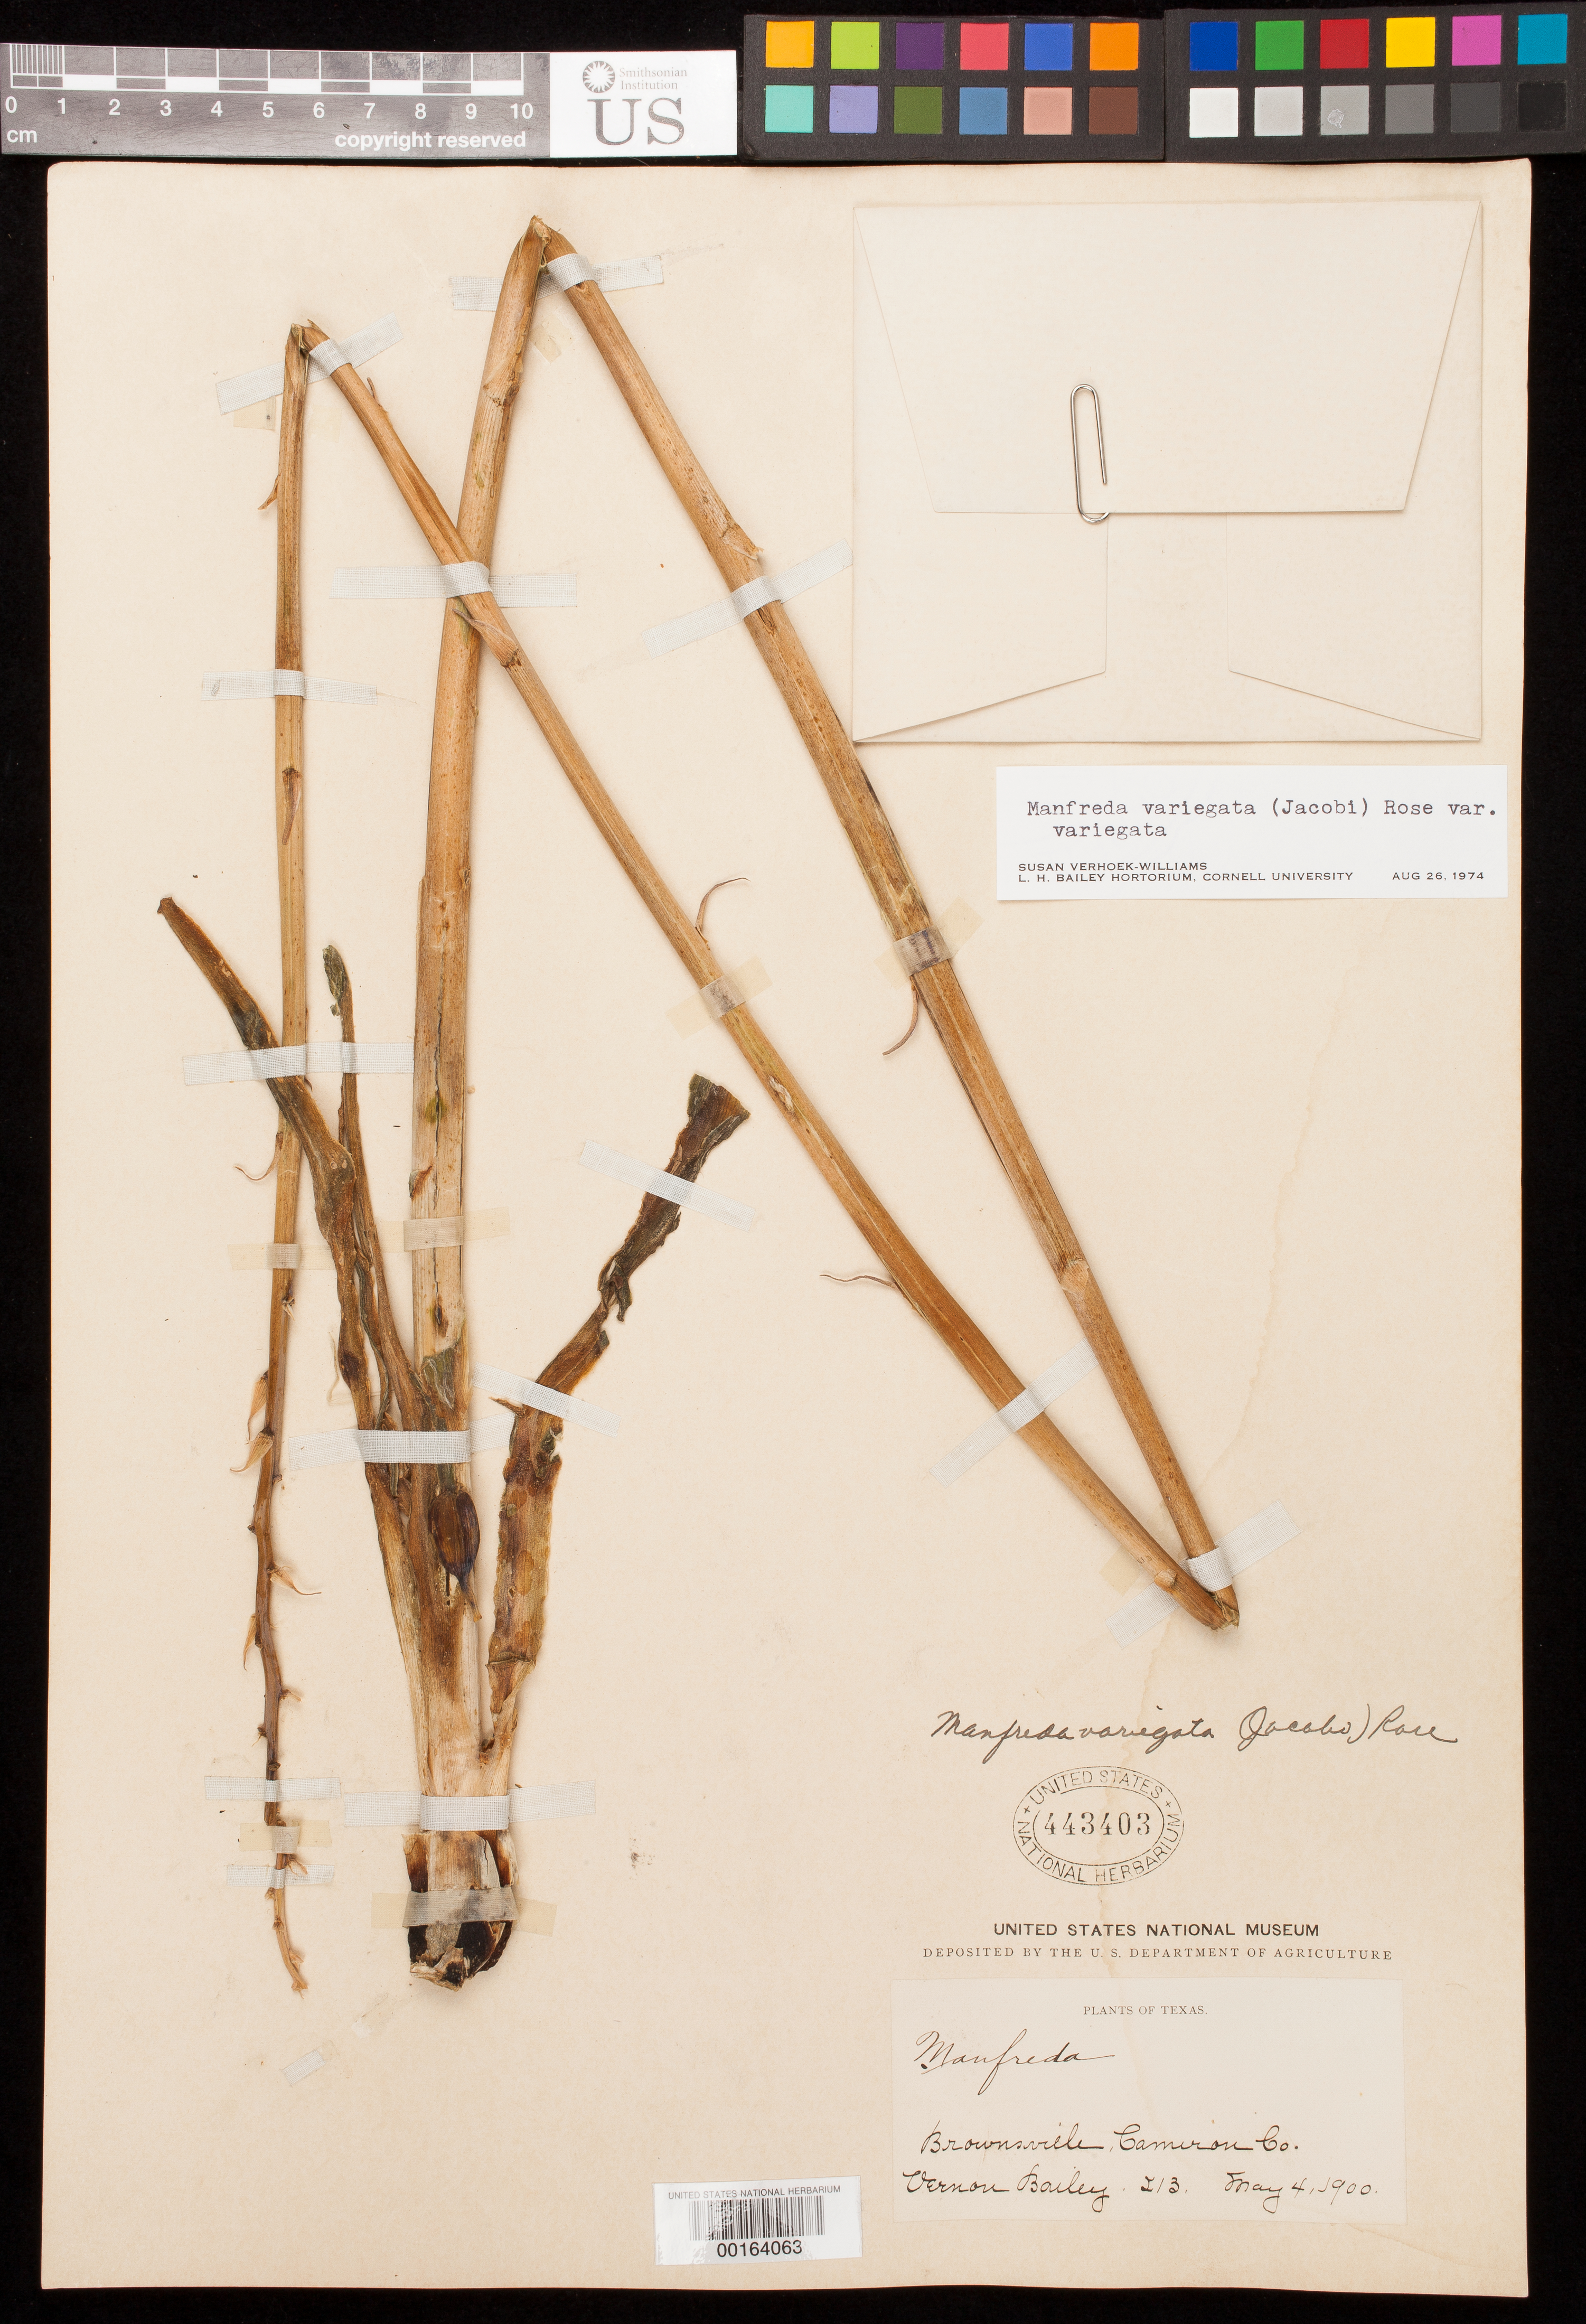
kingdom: Plantae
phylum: Tracheophyta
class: Liliopsida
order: Asparagales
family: Asparagaceae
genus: Manfreda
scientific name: Manfreda variegata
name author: (Jacobi) Rose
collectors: V. O. Bailey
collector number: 213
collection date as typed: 04 May 1900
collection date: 1900-05-04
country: United States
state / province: Texas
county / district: Cameron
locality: Brownsville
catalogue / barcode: US 443403